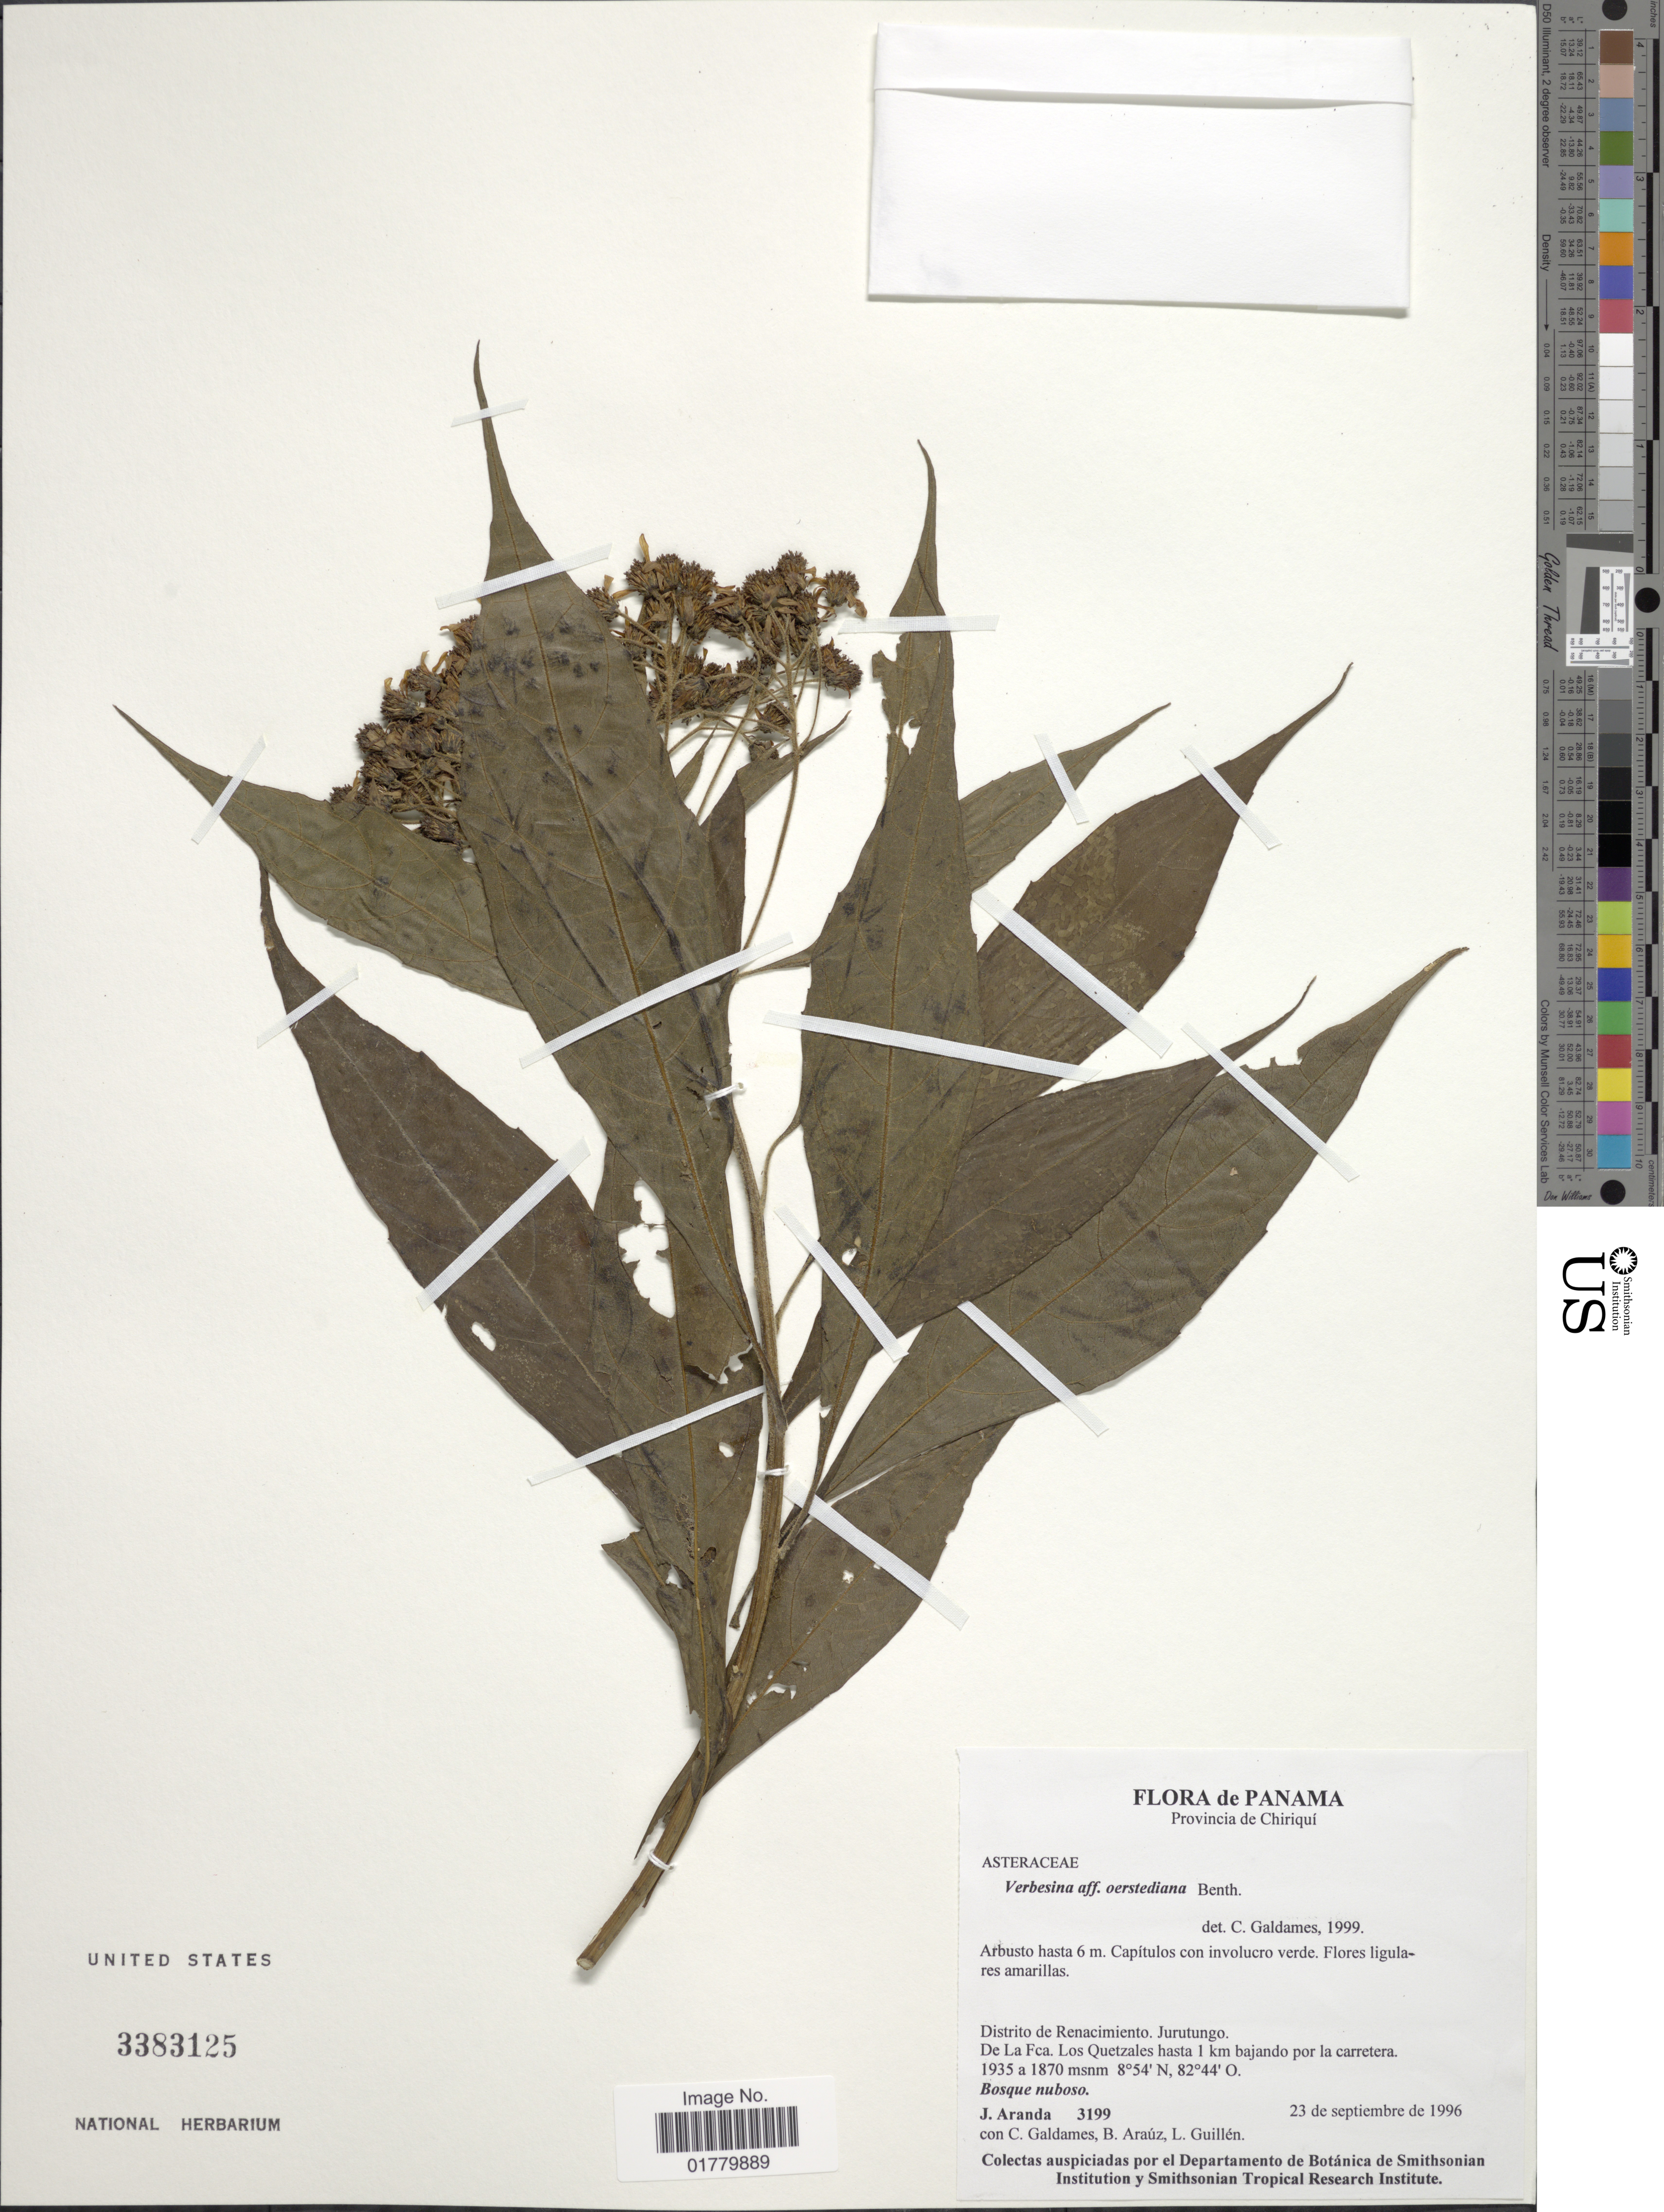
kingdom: Plantae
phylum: Tracheophyta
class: Magnoliopsida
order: Asterales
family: Asteraceae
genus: Verbesina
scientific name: Verbesina oerstediana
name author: Benth. in Oerst.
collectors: J. Aranda, C. Galdames, B. Araúz & L. Guillén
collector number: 3199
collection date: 1996-09-23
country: Panama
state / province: Chiriqui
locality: Distrito de Renacimiento. Jurutungo, De La Fca. Los Quetzales hasta 1 km bajando por la carretera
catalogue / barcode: US 3383125